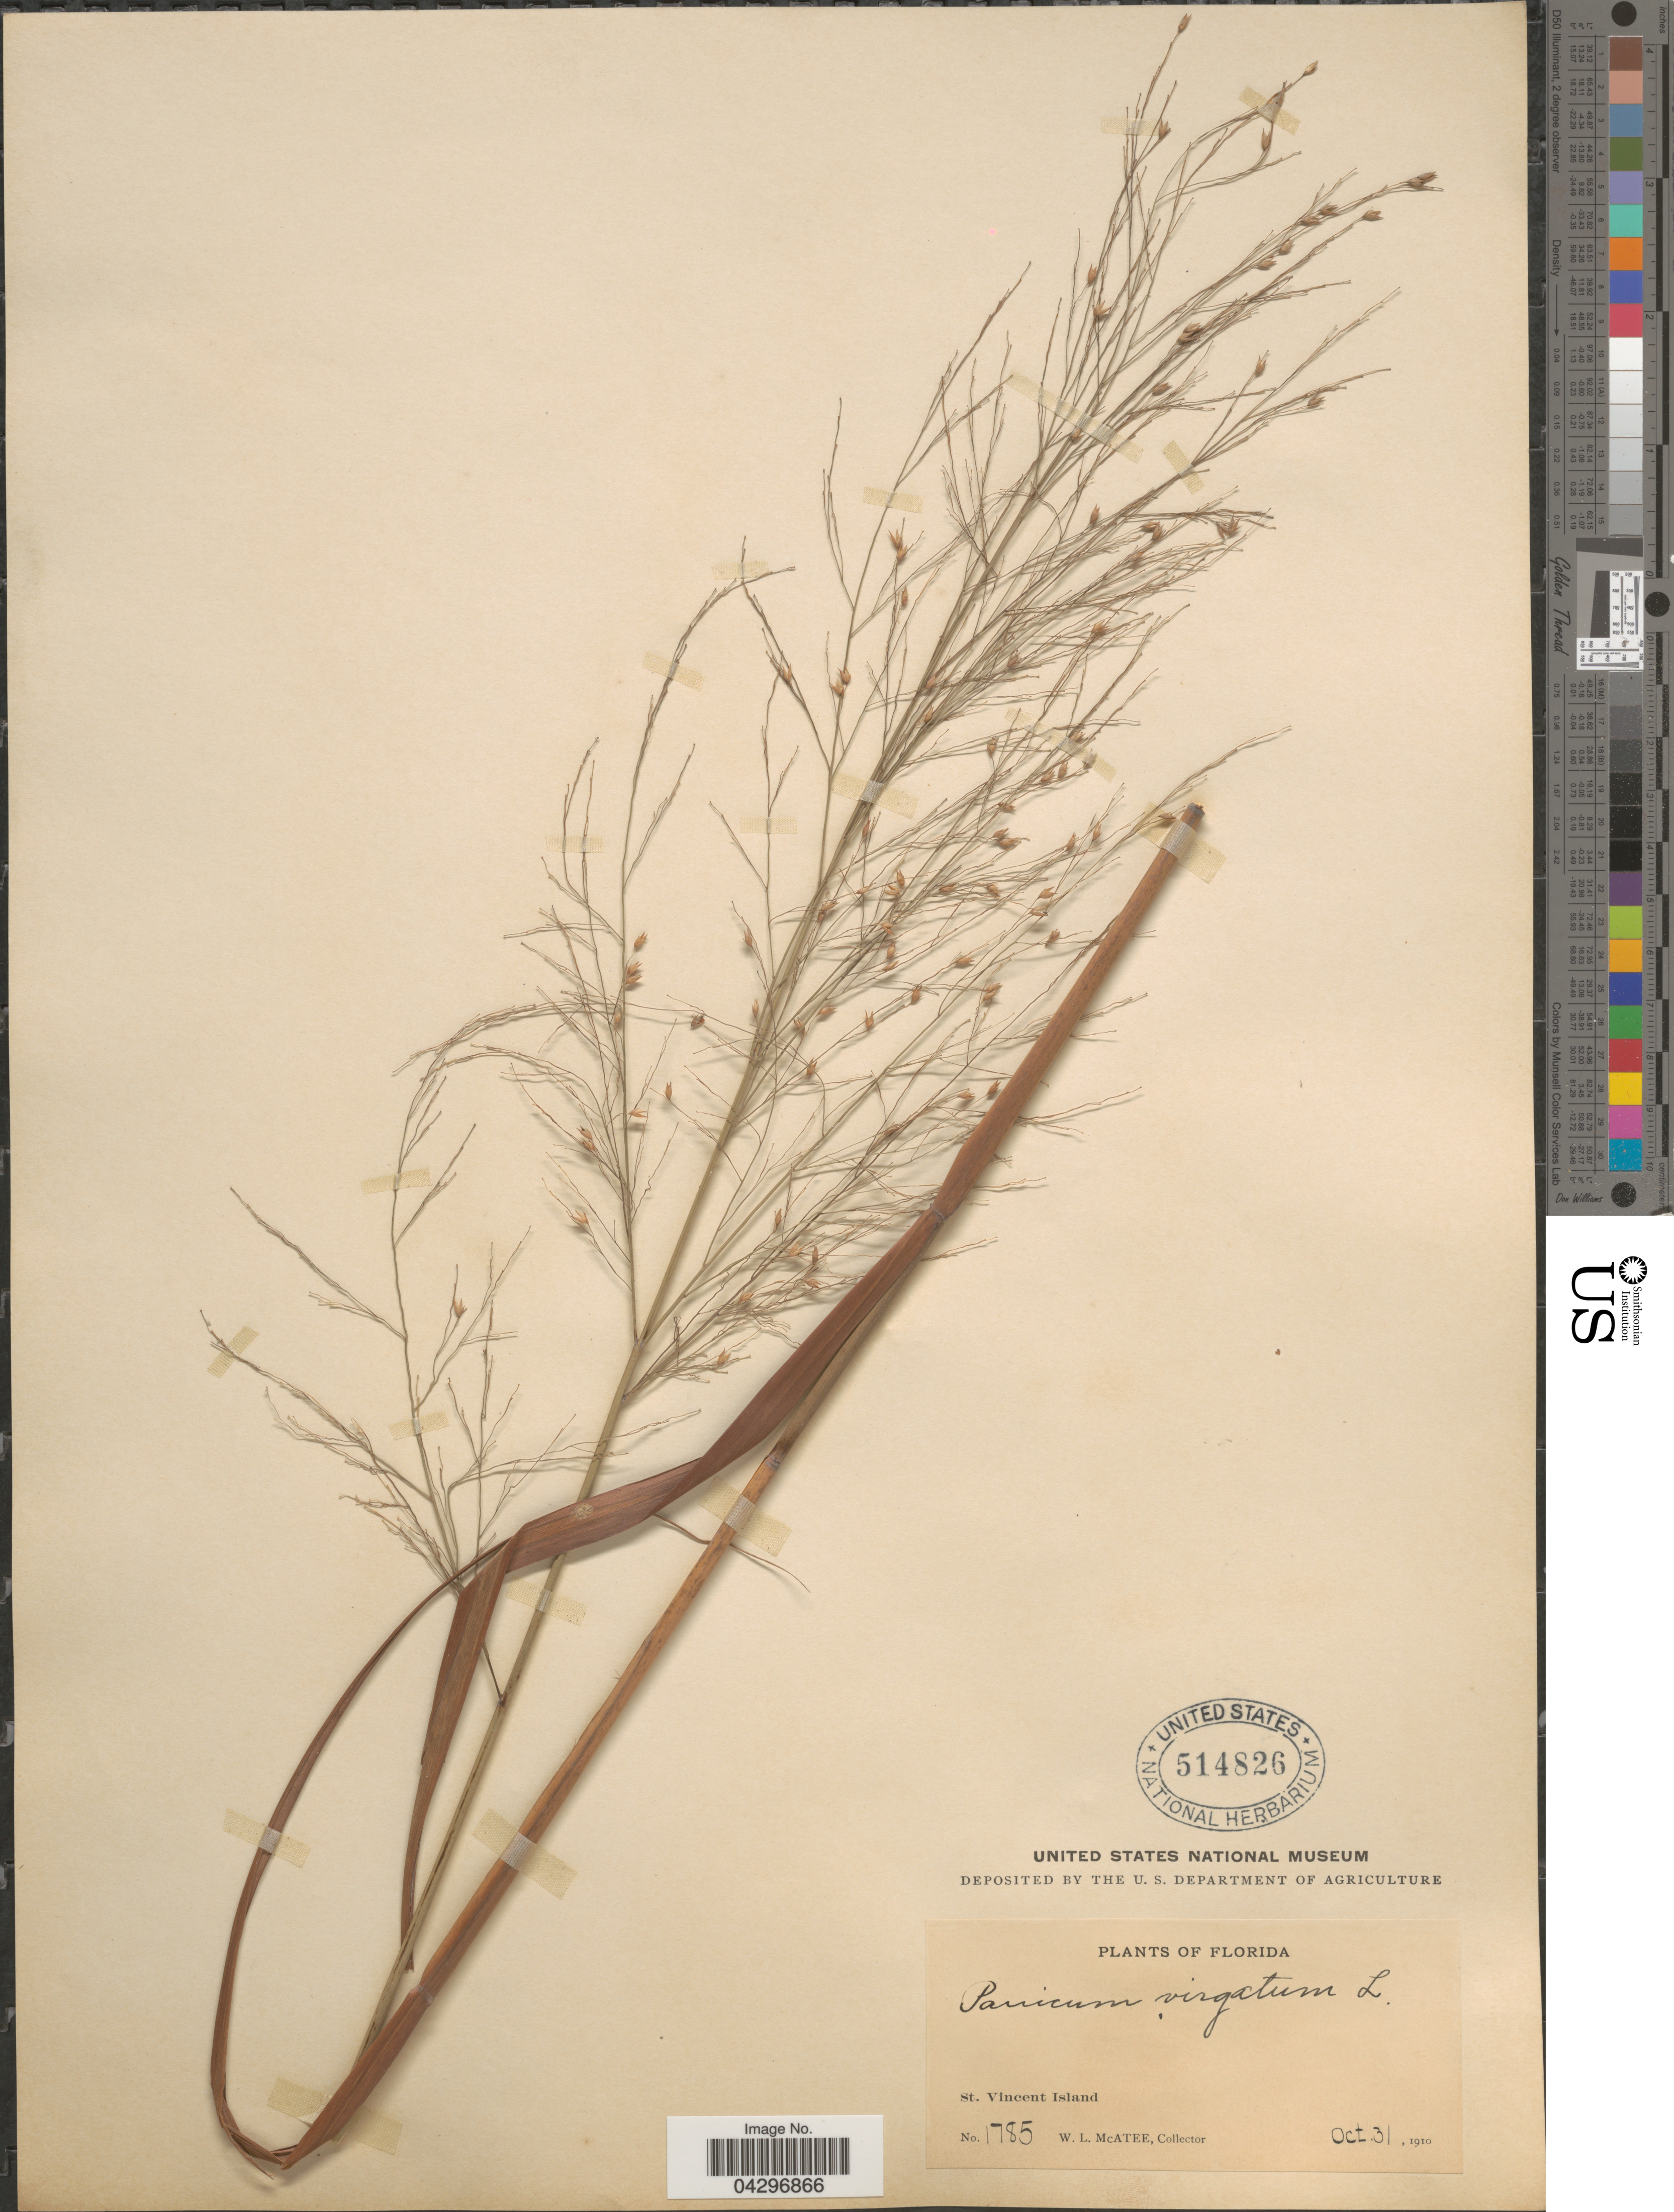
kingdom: Plantae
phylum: Tracheophyta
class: Liliopsida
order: Poales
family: Poaceae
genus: Panicum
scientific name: Panicum virgatum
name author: L.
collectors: W. McAtee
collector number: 1785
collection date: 1910-10-31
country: United States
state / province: Florida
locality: St. Vincent Land.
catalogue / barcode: US 514826